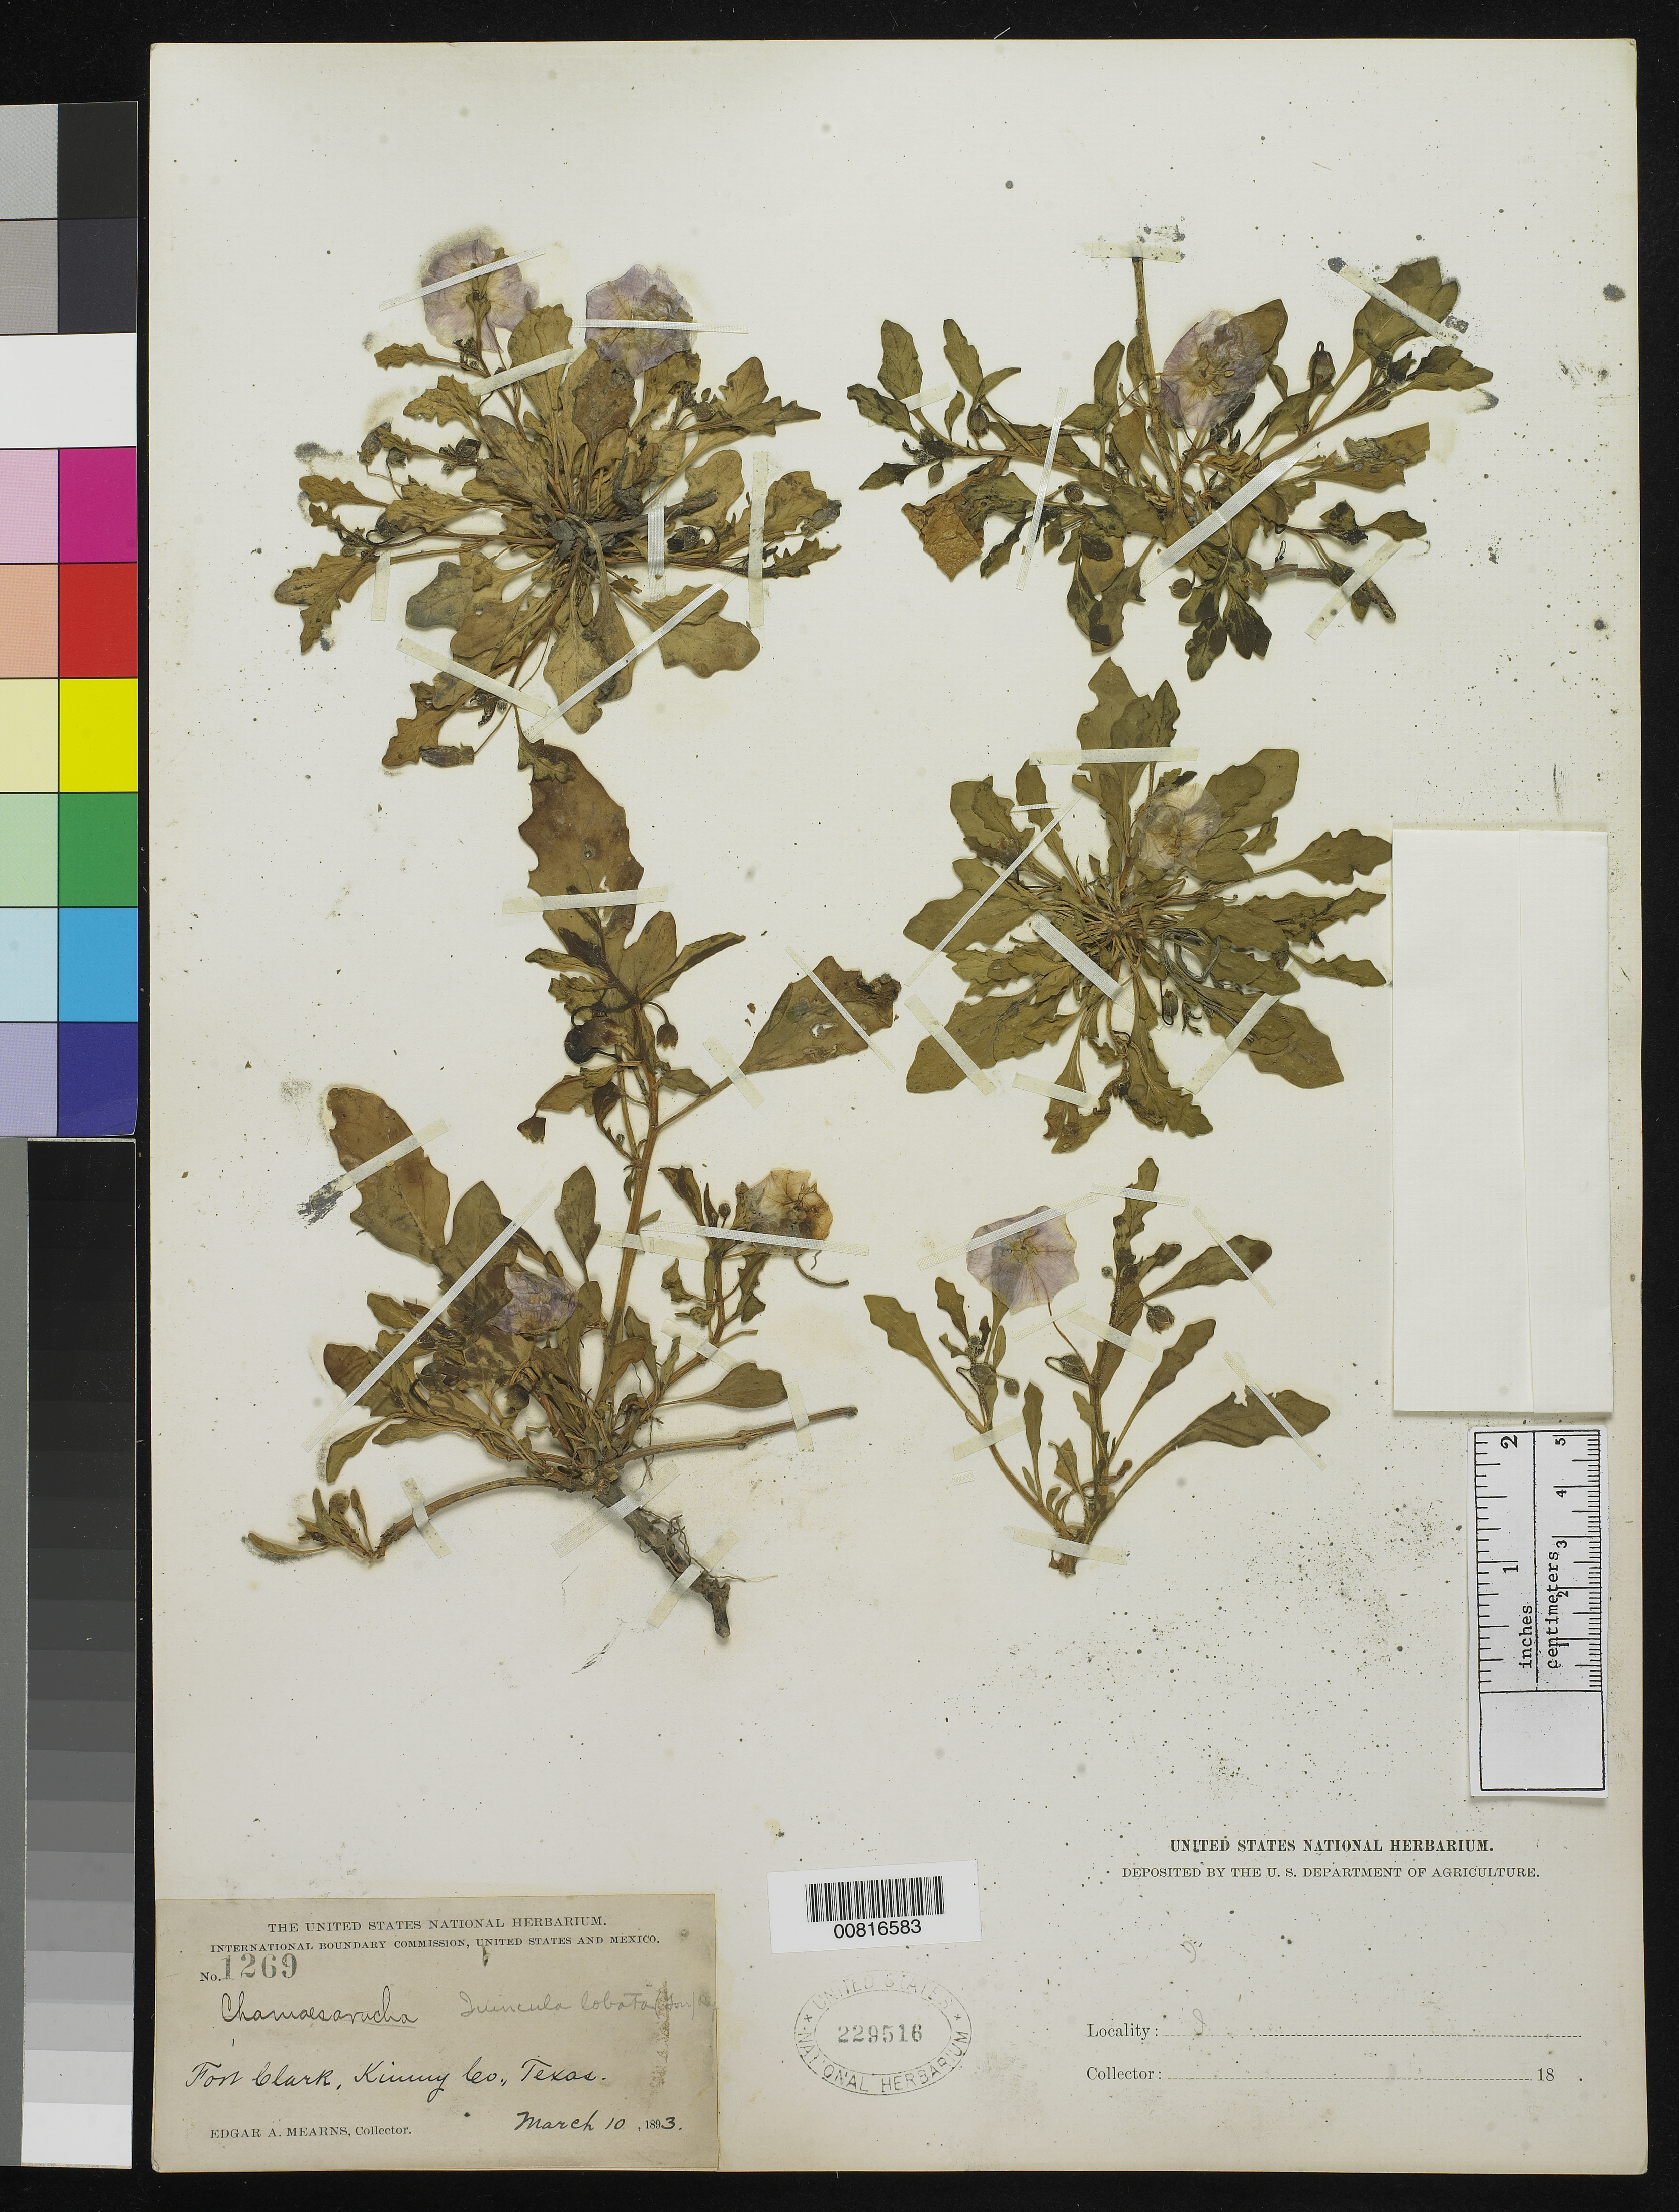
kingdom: Plantae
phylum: Tracheophyta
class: Magnoliopsida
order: Solanales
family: Solanaceae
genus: Quincula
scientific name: Quincula lobata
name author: (Torr.) Raf.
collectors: E. A. Mearns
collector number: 1269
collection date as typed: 10 Mar 1893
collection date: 1893-03-10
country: United States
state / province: Texas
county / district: Kinney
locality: Fork Clark, Kinney County, Texas.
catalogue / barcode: US 229516